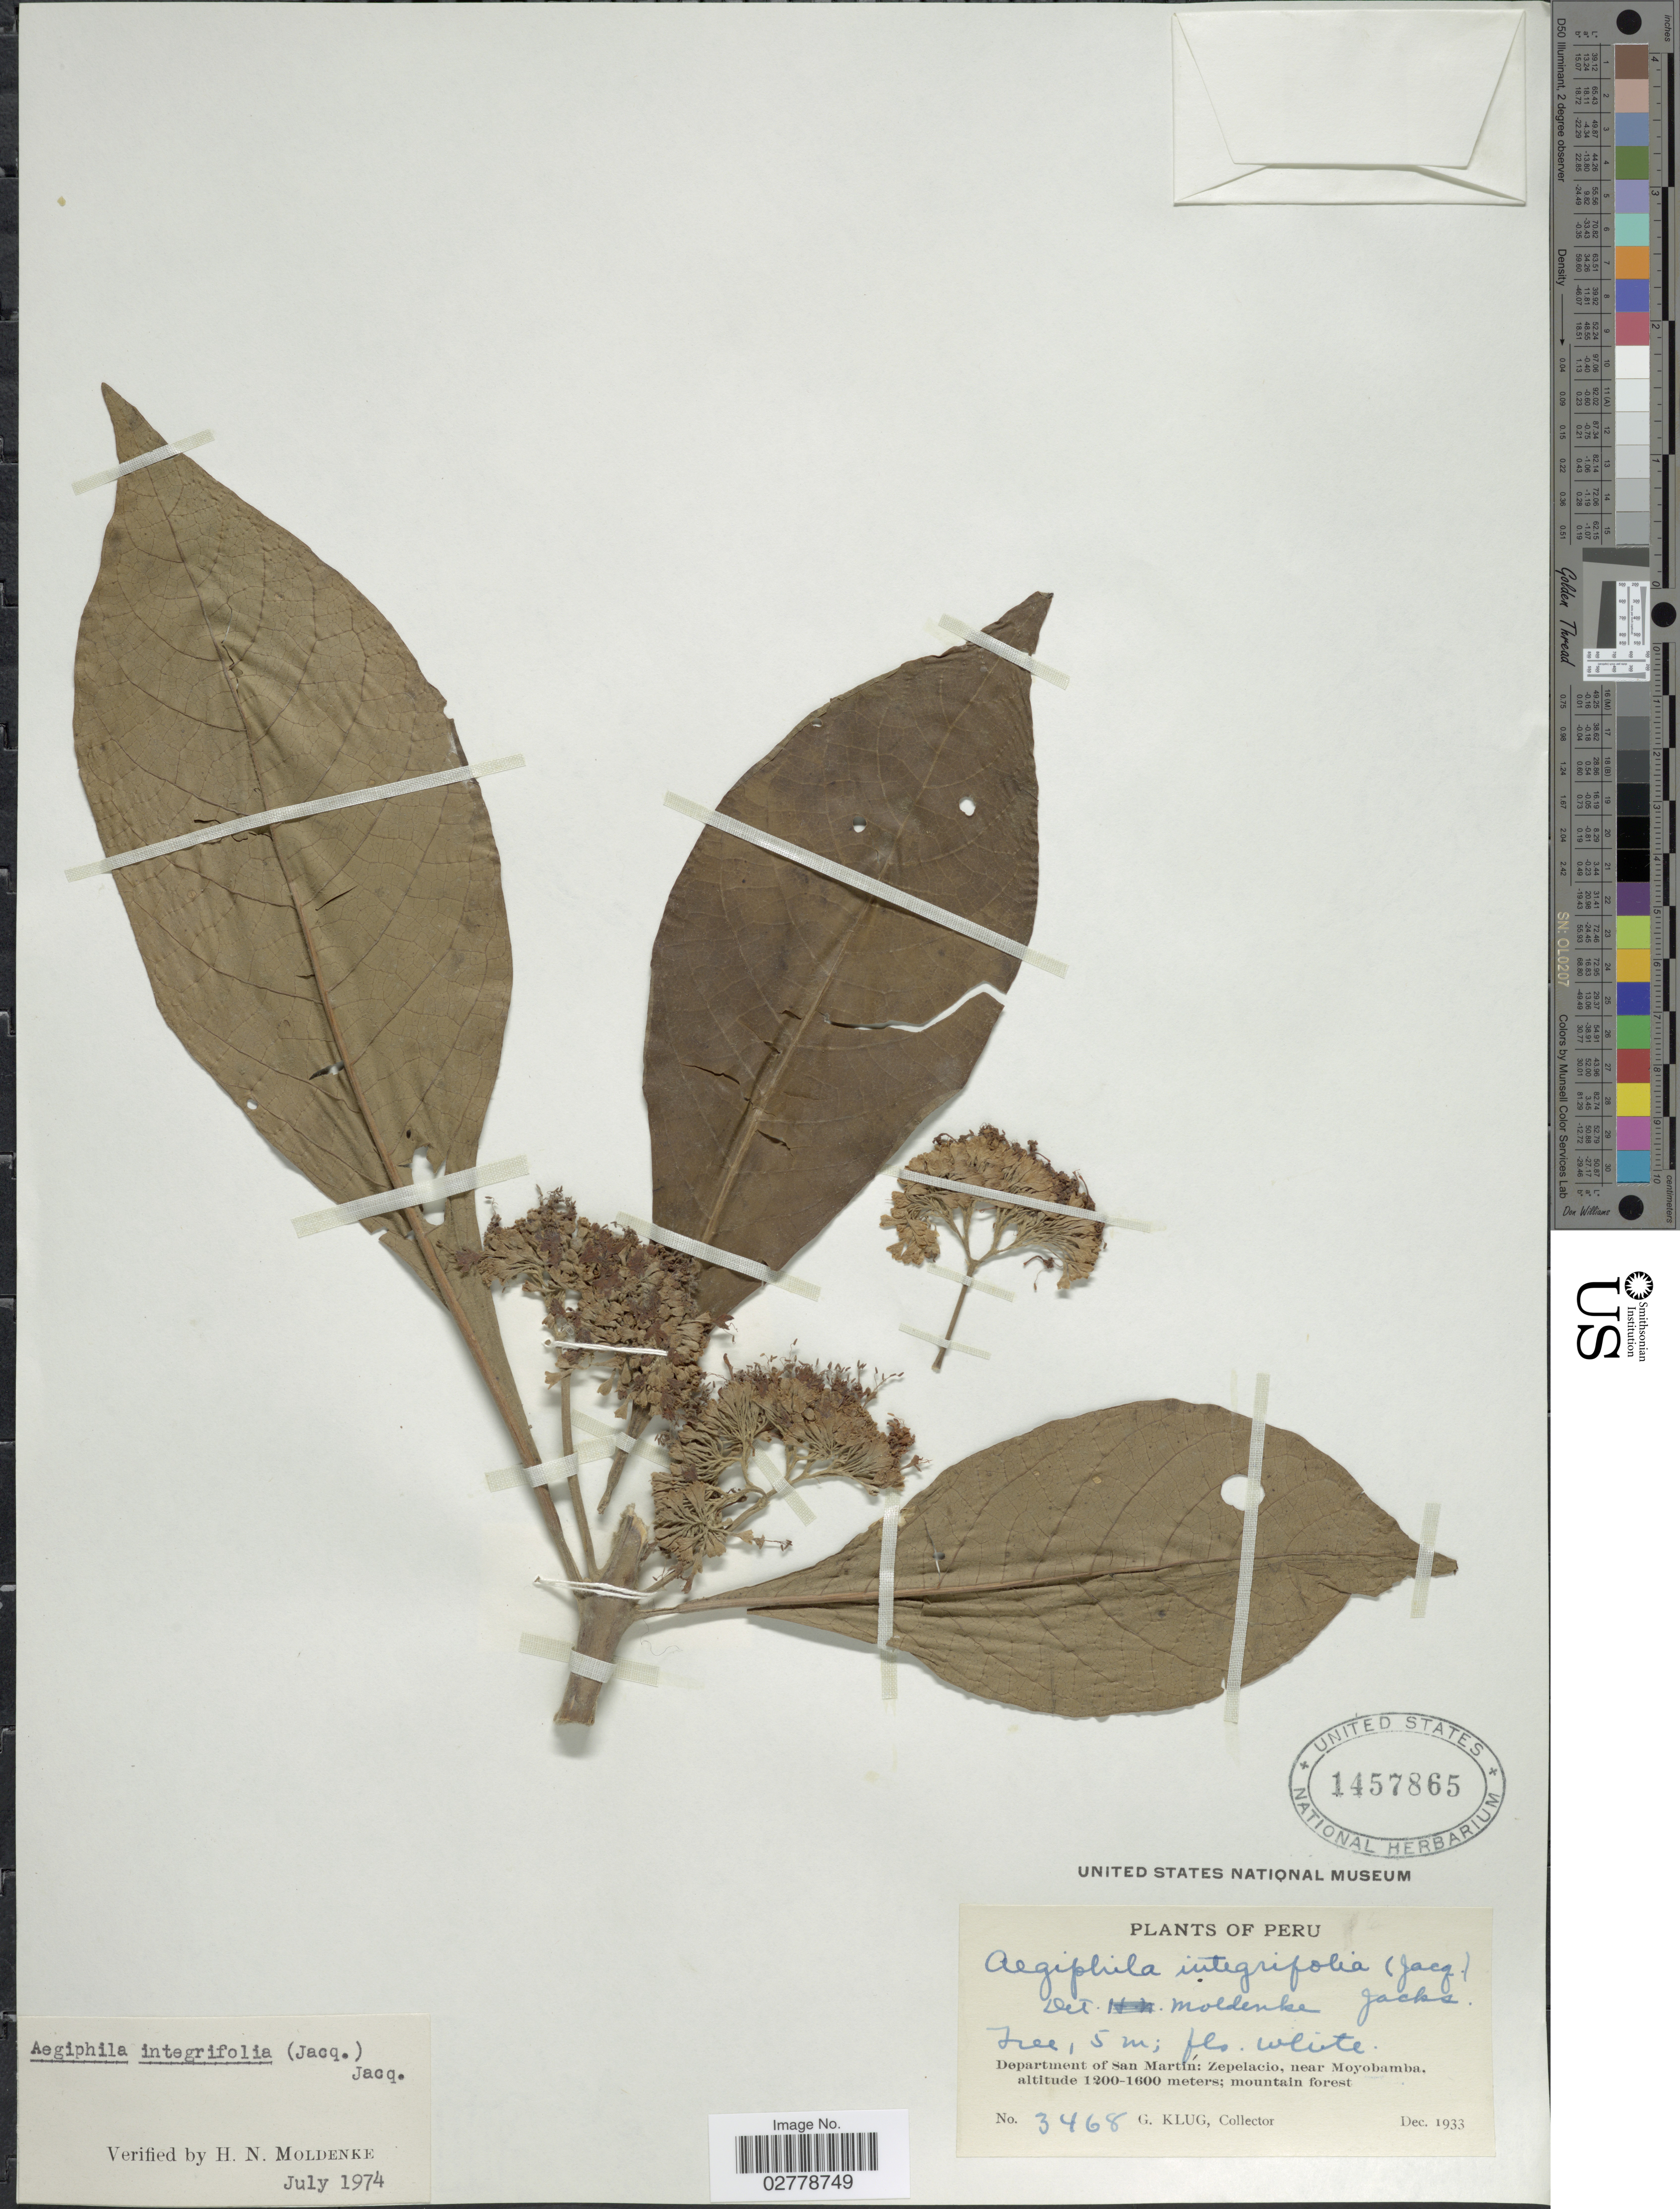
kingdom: Plantae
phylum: Tracheophyta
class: Magnoliopsida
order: Lamiales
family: Lamiaceae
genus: Aegiphila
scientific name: Aegiphila integrifolia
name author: (Jacq.) B.D. Jacks.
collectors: G. Klug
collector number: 3468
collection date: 1933-12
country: Peru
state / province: San Martín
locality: Department of San Martin: Zepelacio, near Moyobamba.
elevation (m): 1200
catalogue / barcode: US 1457865